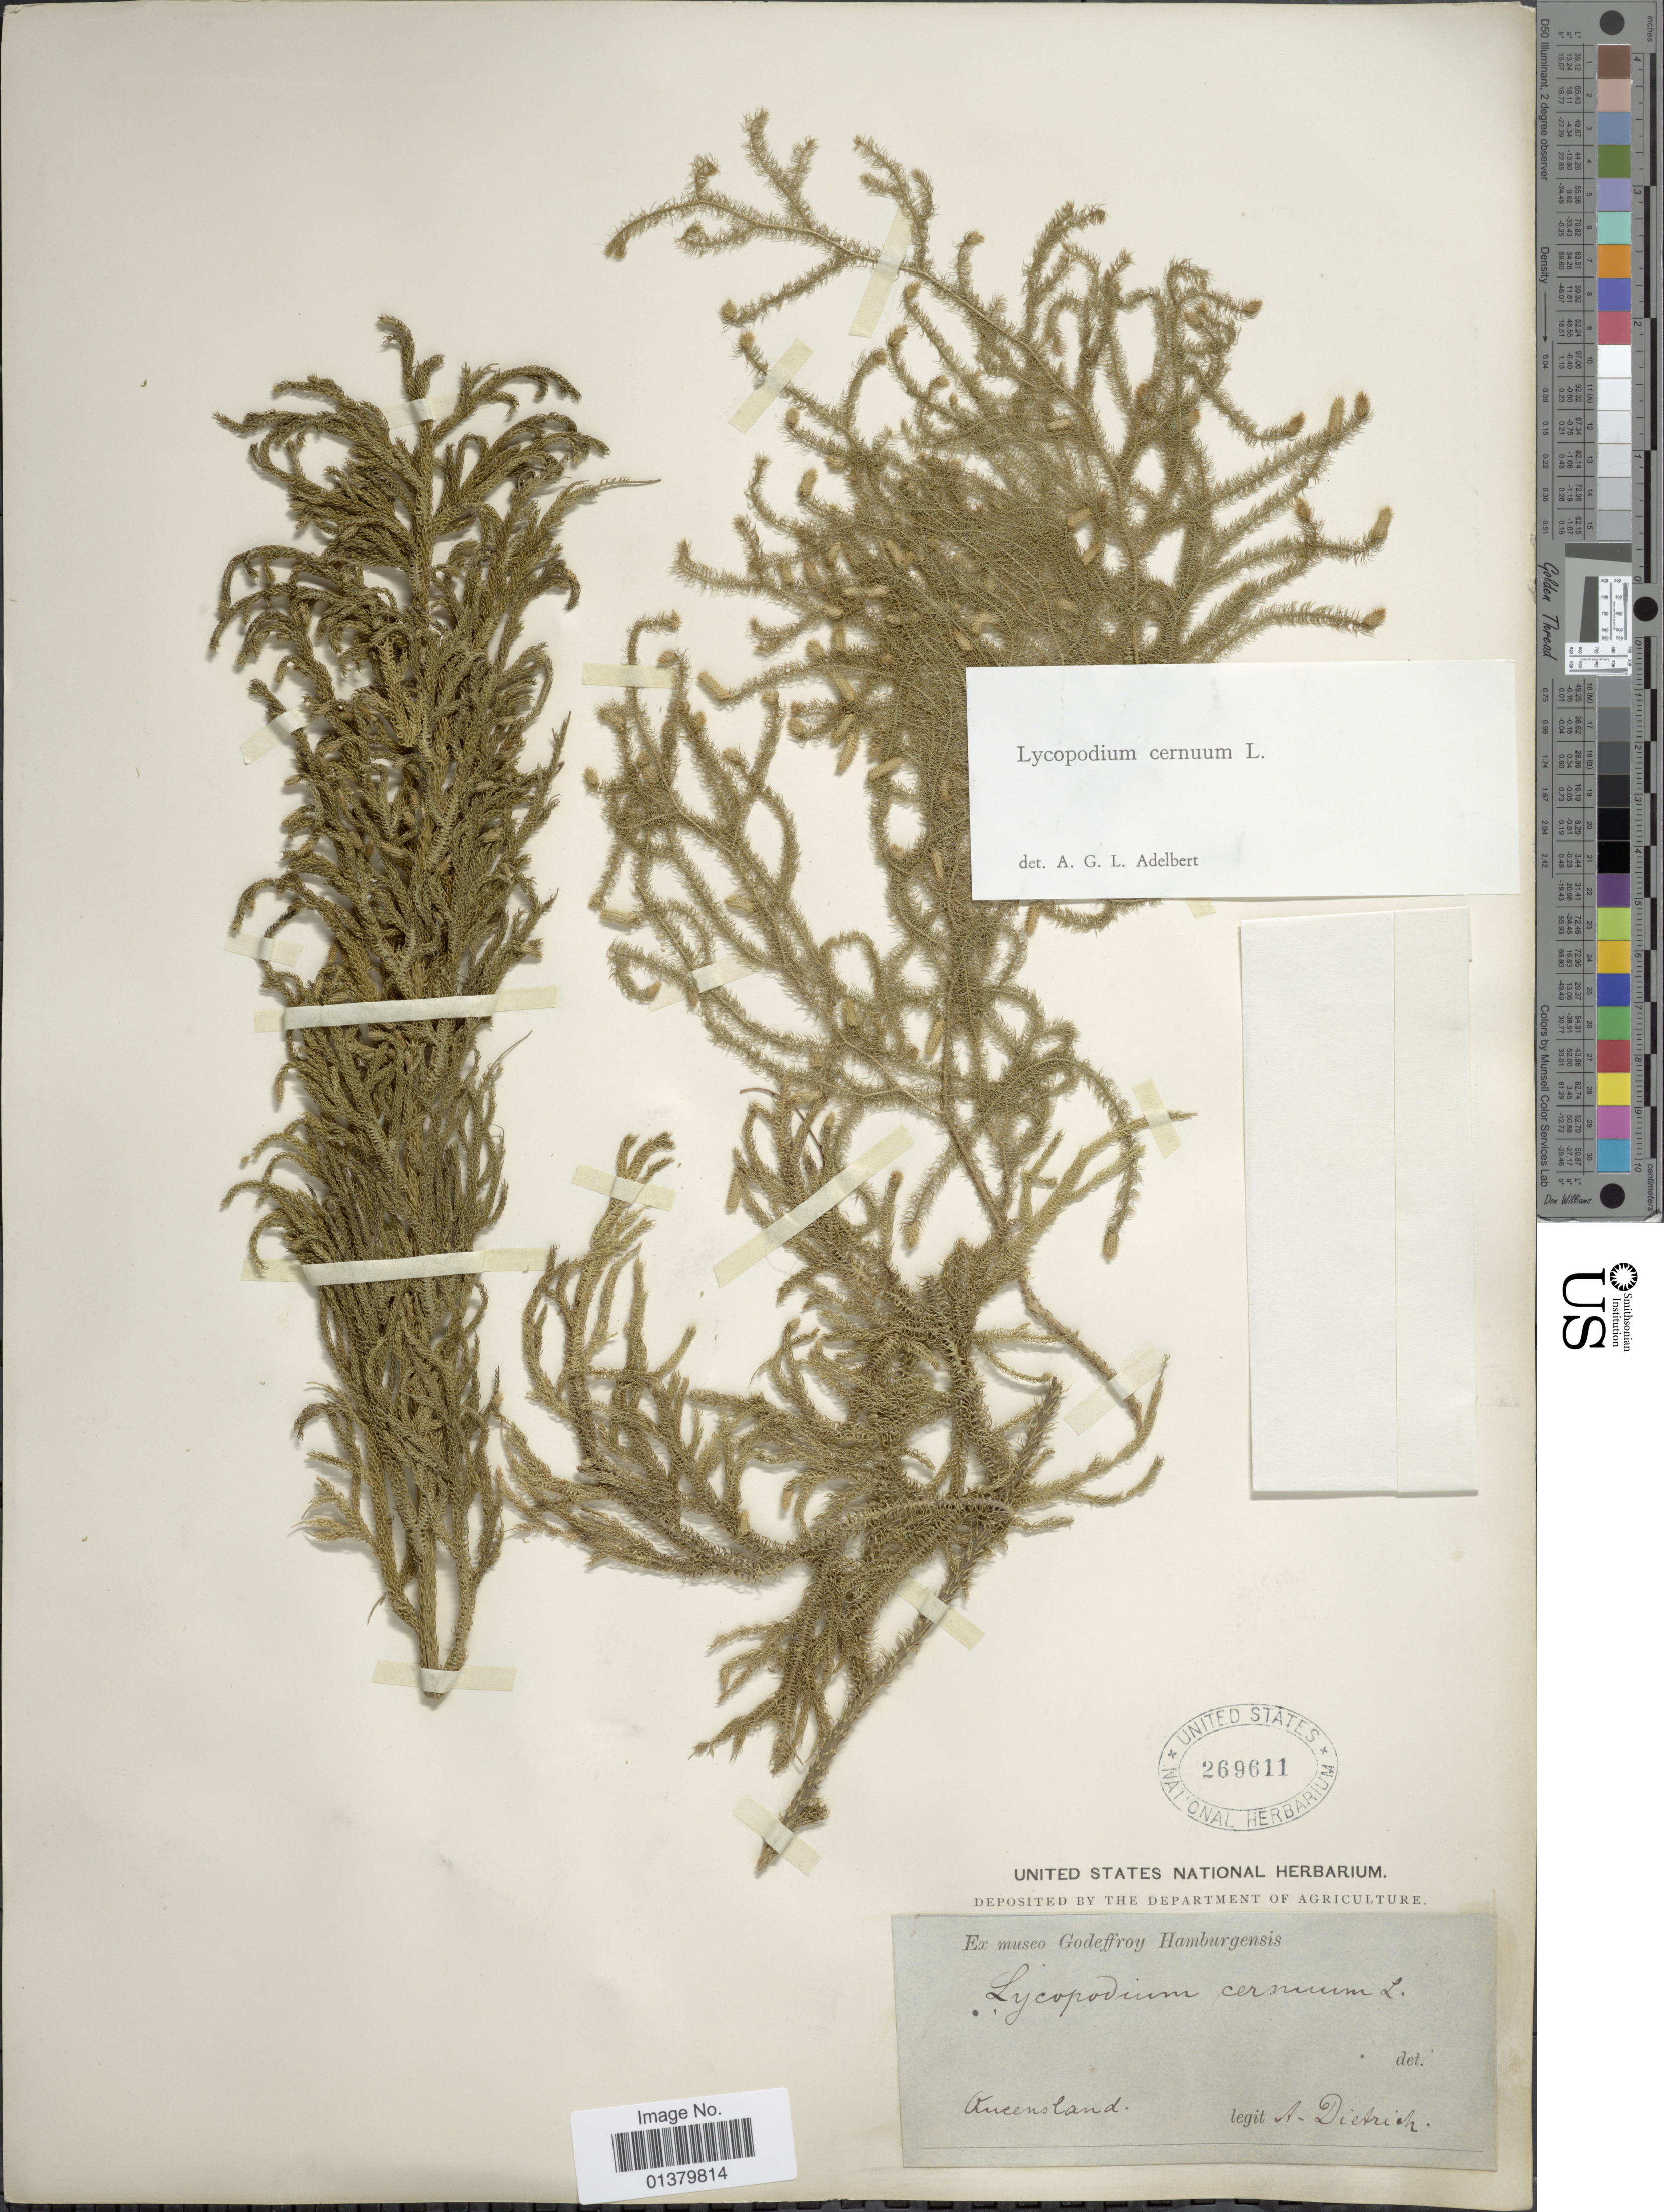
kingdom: Plantae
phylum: Tracheophyta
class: Lycopodiopsida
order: Lycopodiales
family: Lycopodiaceae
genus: Palhinhaea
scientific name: Palhinhaea cernua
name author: (L.) Vasc. & Franco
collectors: A. Dietrich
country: Australia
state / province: Queensland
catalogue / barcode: US 269611